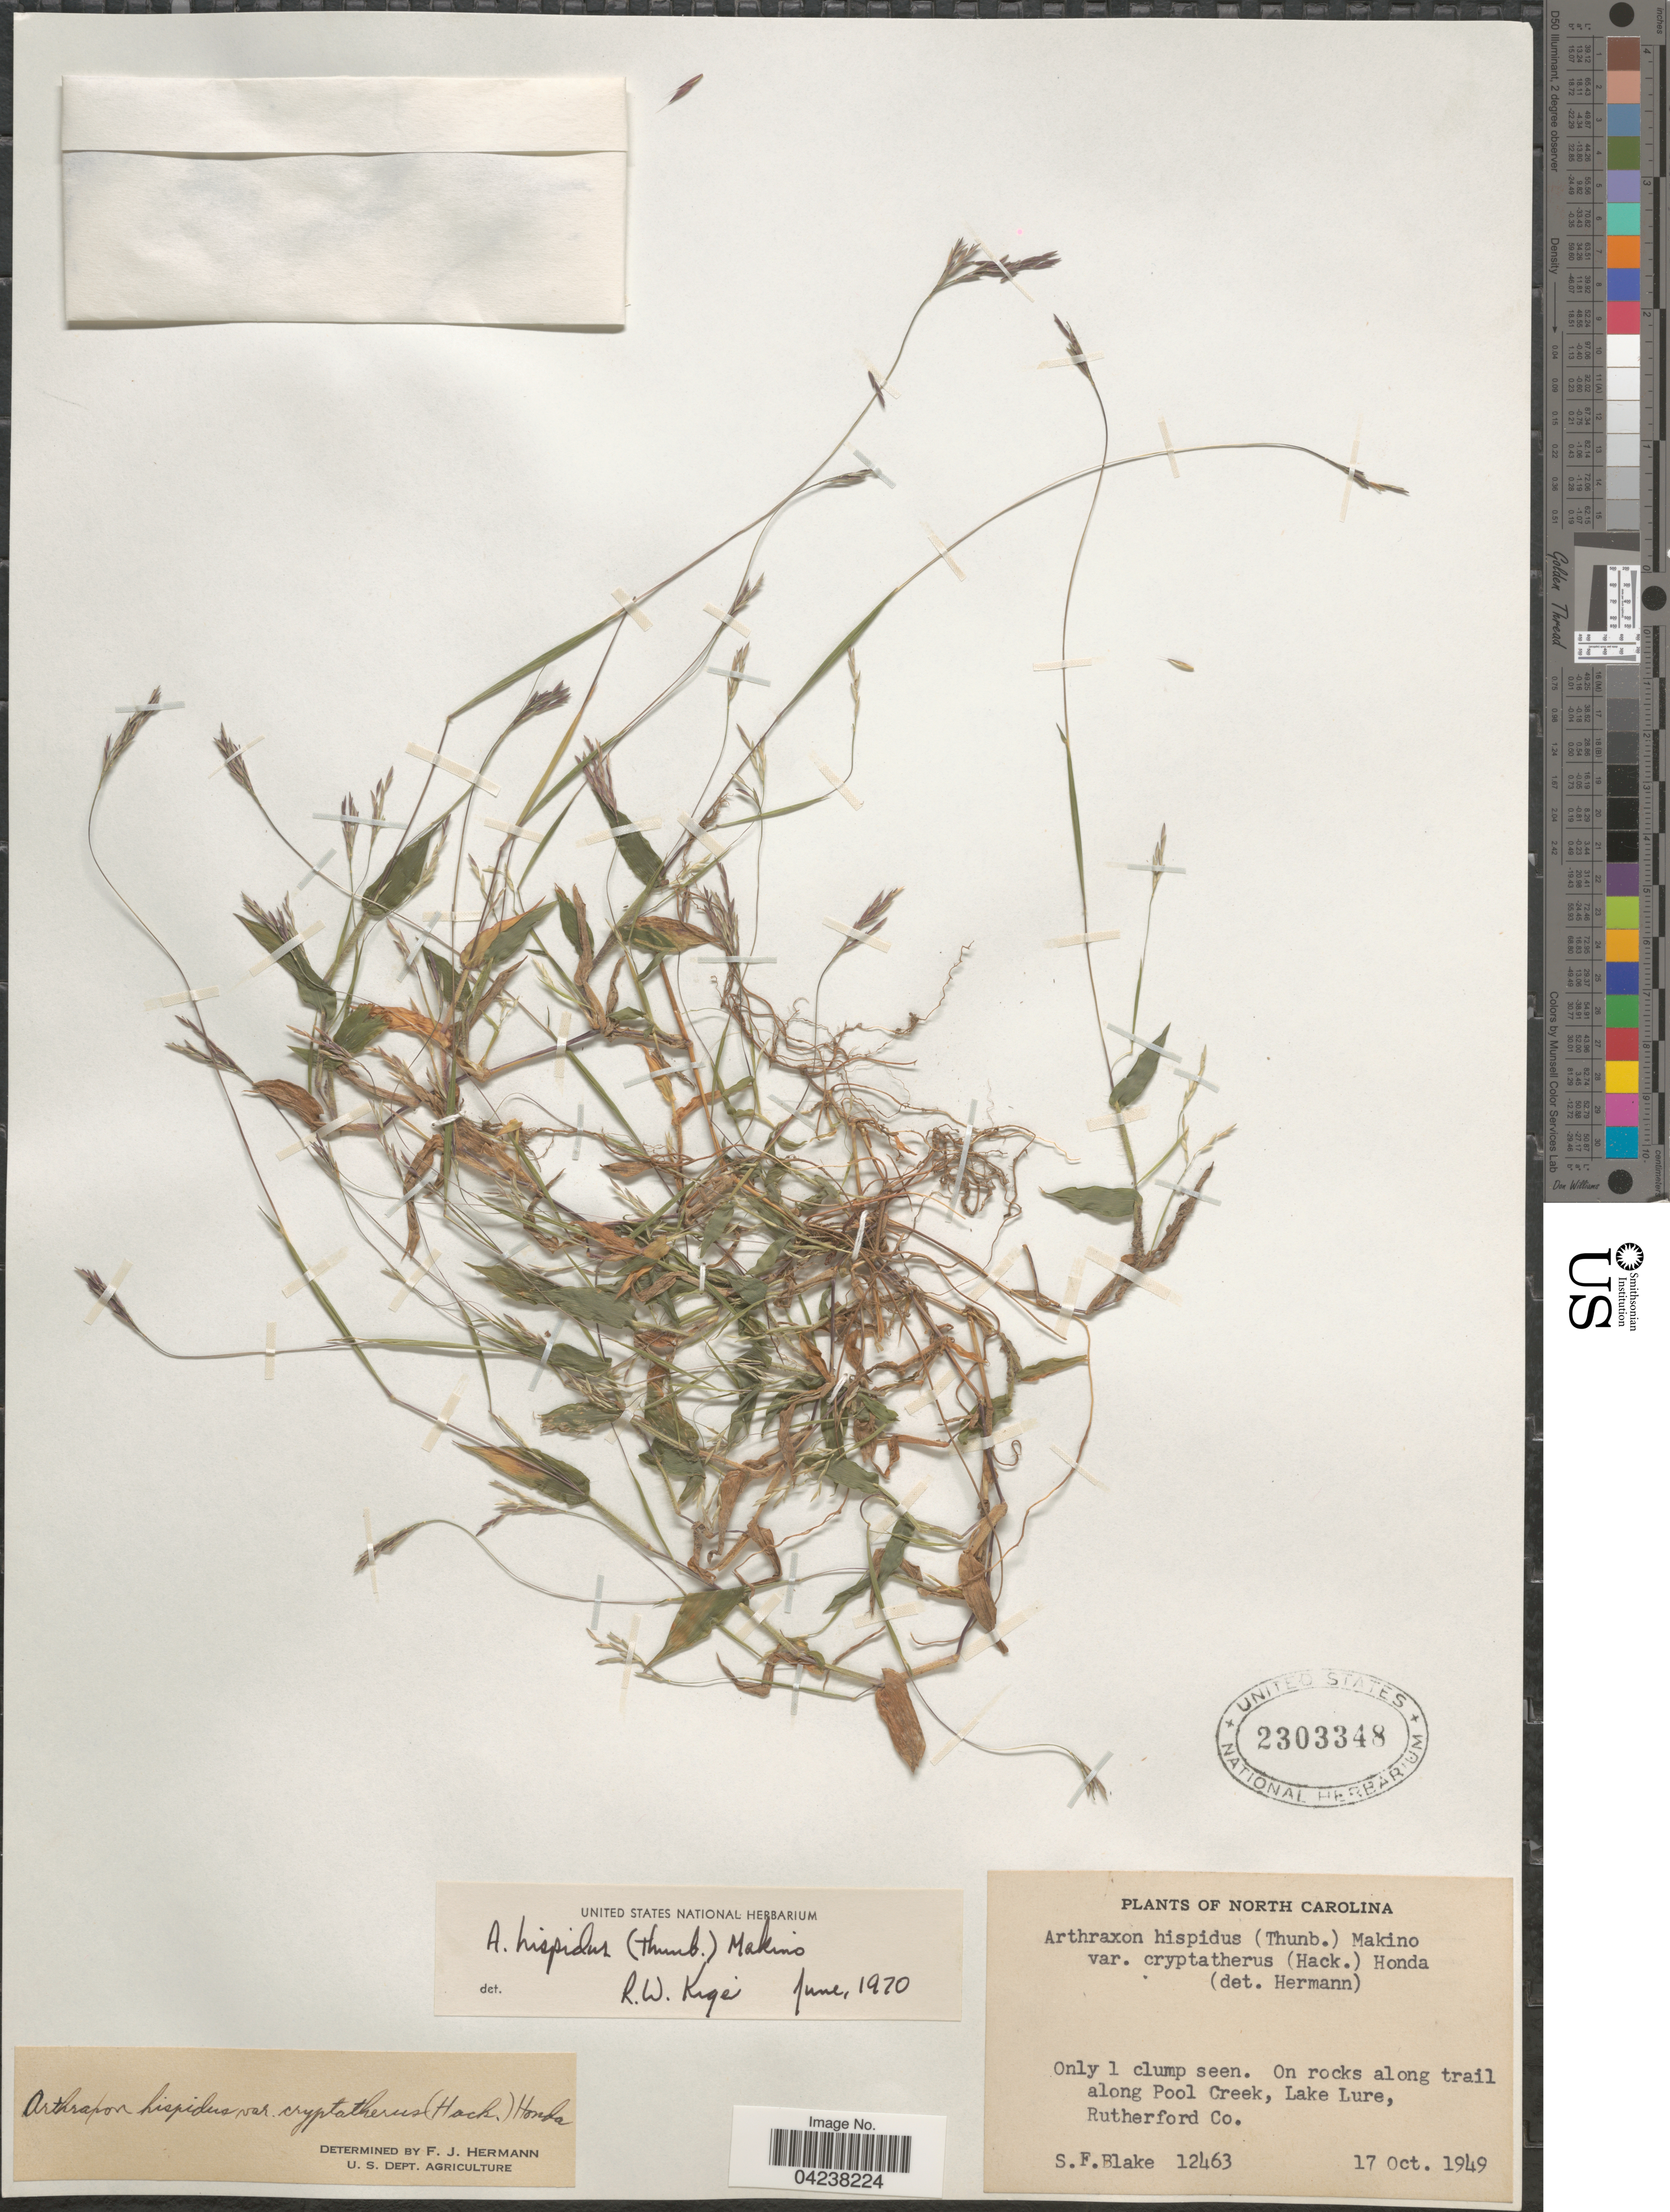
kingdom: Plantae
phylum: Tracheophyta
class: Liliopsida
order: Poales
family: Poaceae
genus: Arthraxon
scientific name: Arthraxon hispidus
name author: (Thunb.) Makino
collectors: S. Blake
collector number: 12463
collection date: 1949-10-17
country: United States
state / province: North Carolina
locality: On rocks along trail along Pool Creek, Lake Lure, Rutherford Co.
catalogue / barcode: US 2303348